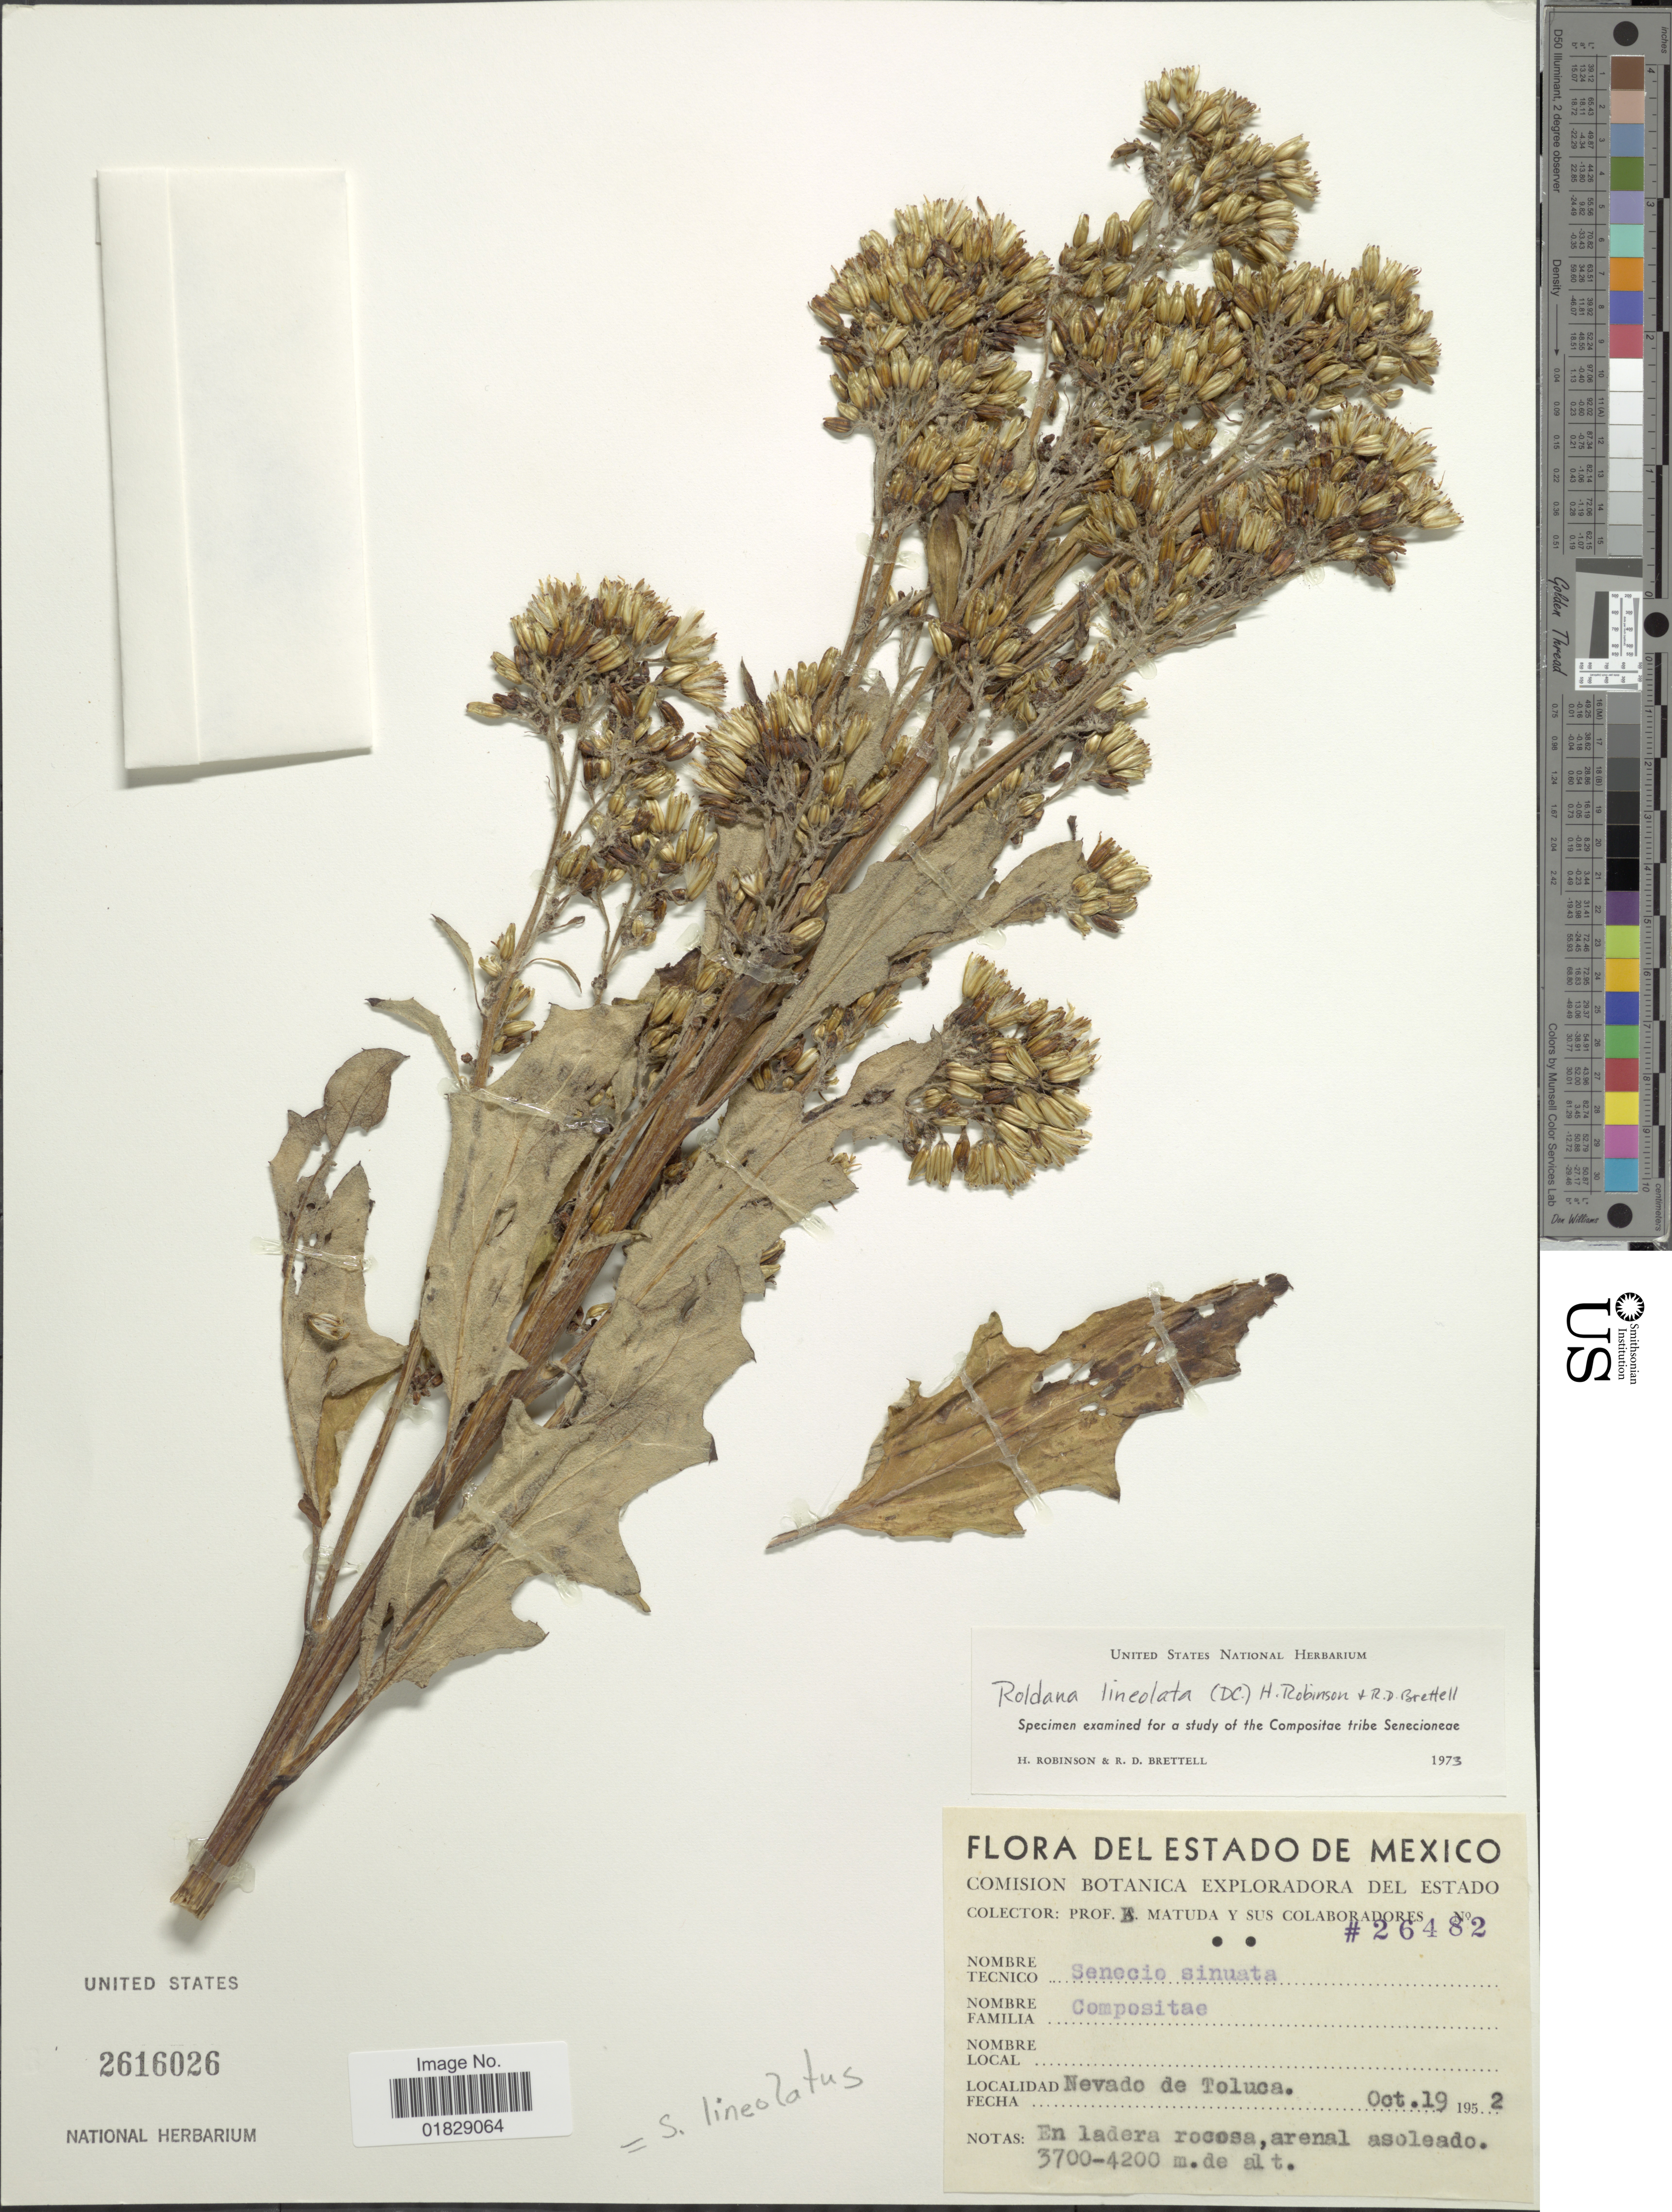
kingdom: Plantae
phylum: Tracheophyta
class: Magnoliopsida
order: Asterales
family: Asteraceae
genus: Roldana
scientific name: Roldana sinuata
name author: B.L. Turner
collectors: E. Matuda & et al.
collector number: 26482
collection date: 1952-10-19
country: Mexico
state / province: México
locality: Estado de Mexico. Nevado de Toluca.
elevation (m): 3700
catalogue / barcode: US 2616026